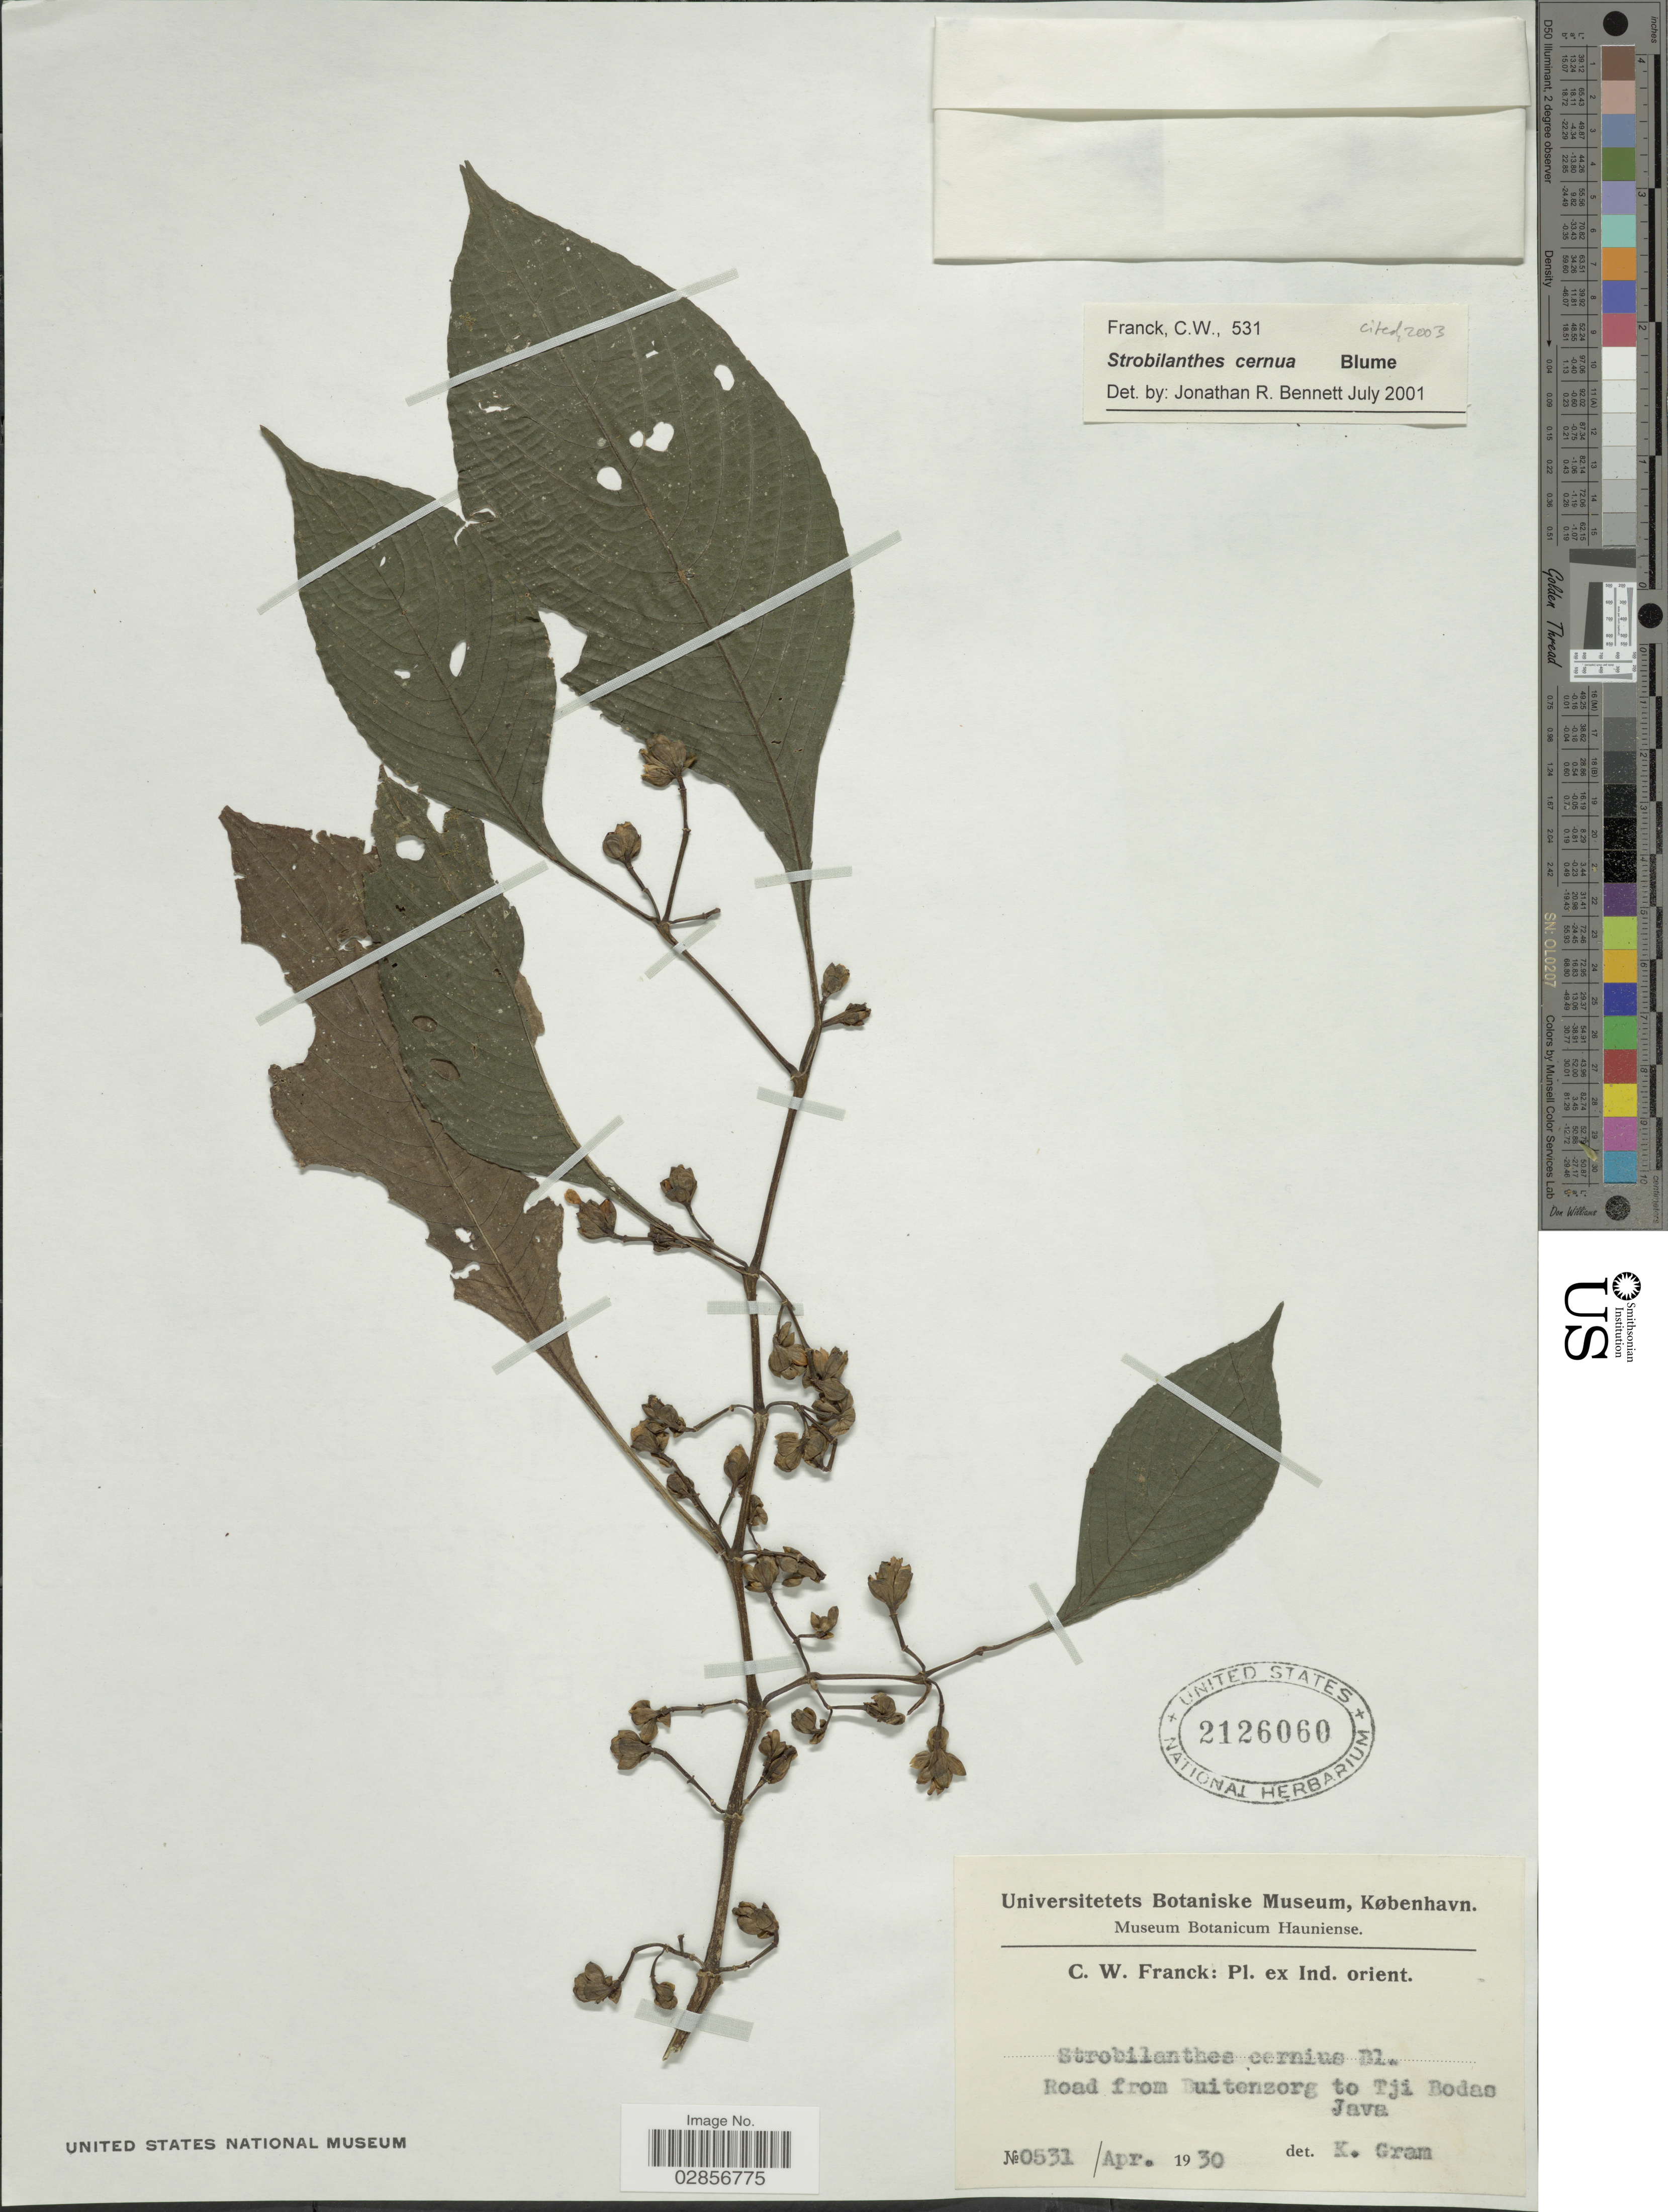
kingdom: Plantae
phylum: Tracheophyta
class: Magnoliopsida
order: Lamiales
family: Acanthaceae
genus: Strobilanthes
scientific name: Strobilanthes cernua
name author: Blume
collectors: C. Franck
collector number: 0531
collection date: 1930-04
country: Indonesia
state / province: Java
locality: Ind. orient. Road from Buitenzorg to Tji Bodas.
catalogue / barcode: US 2126060